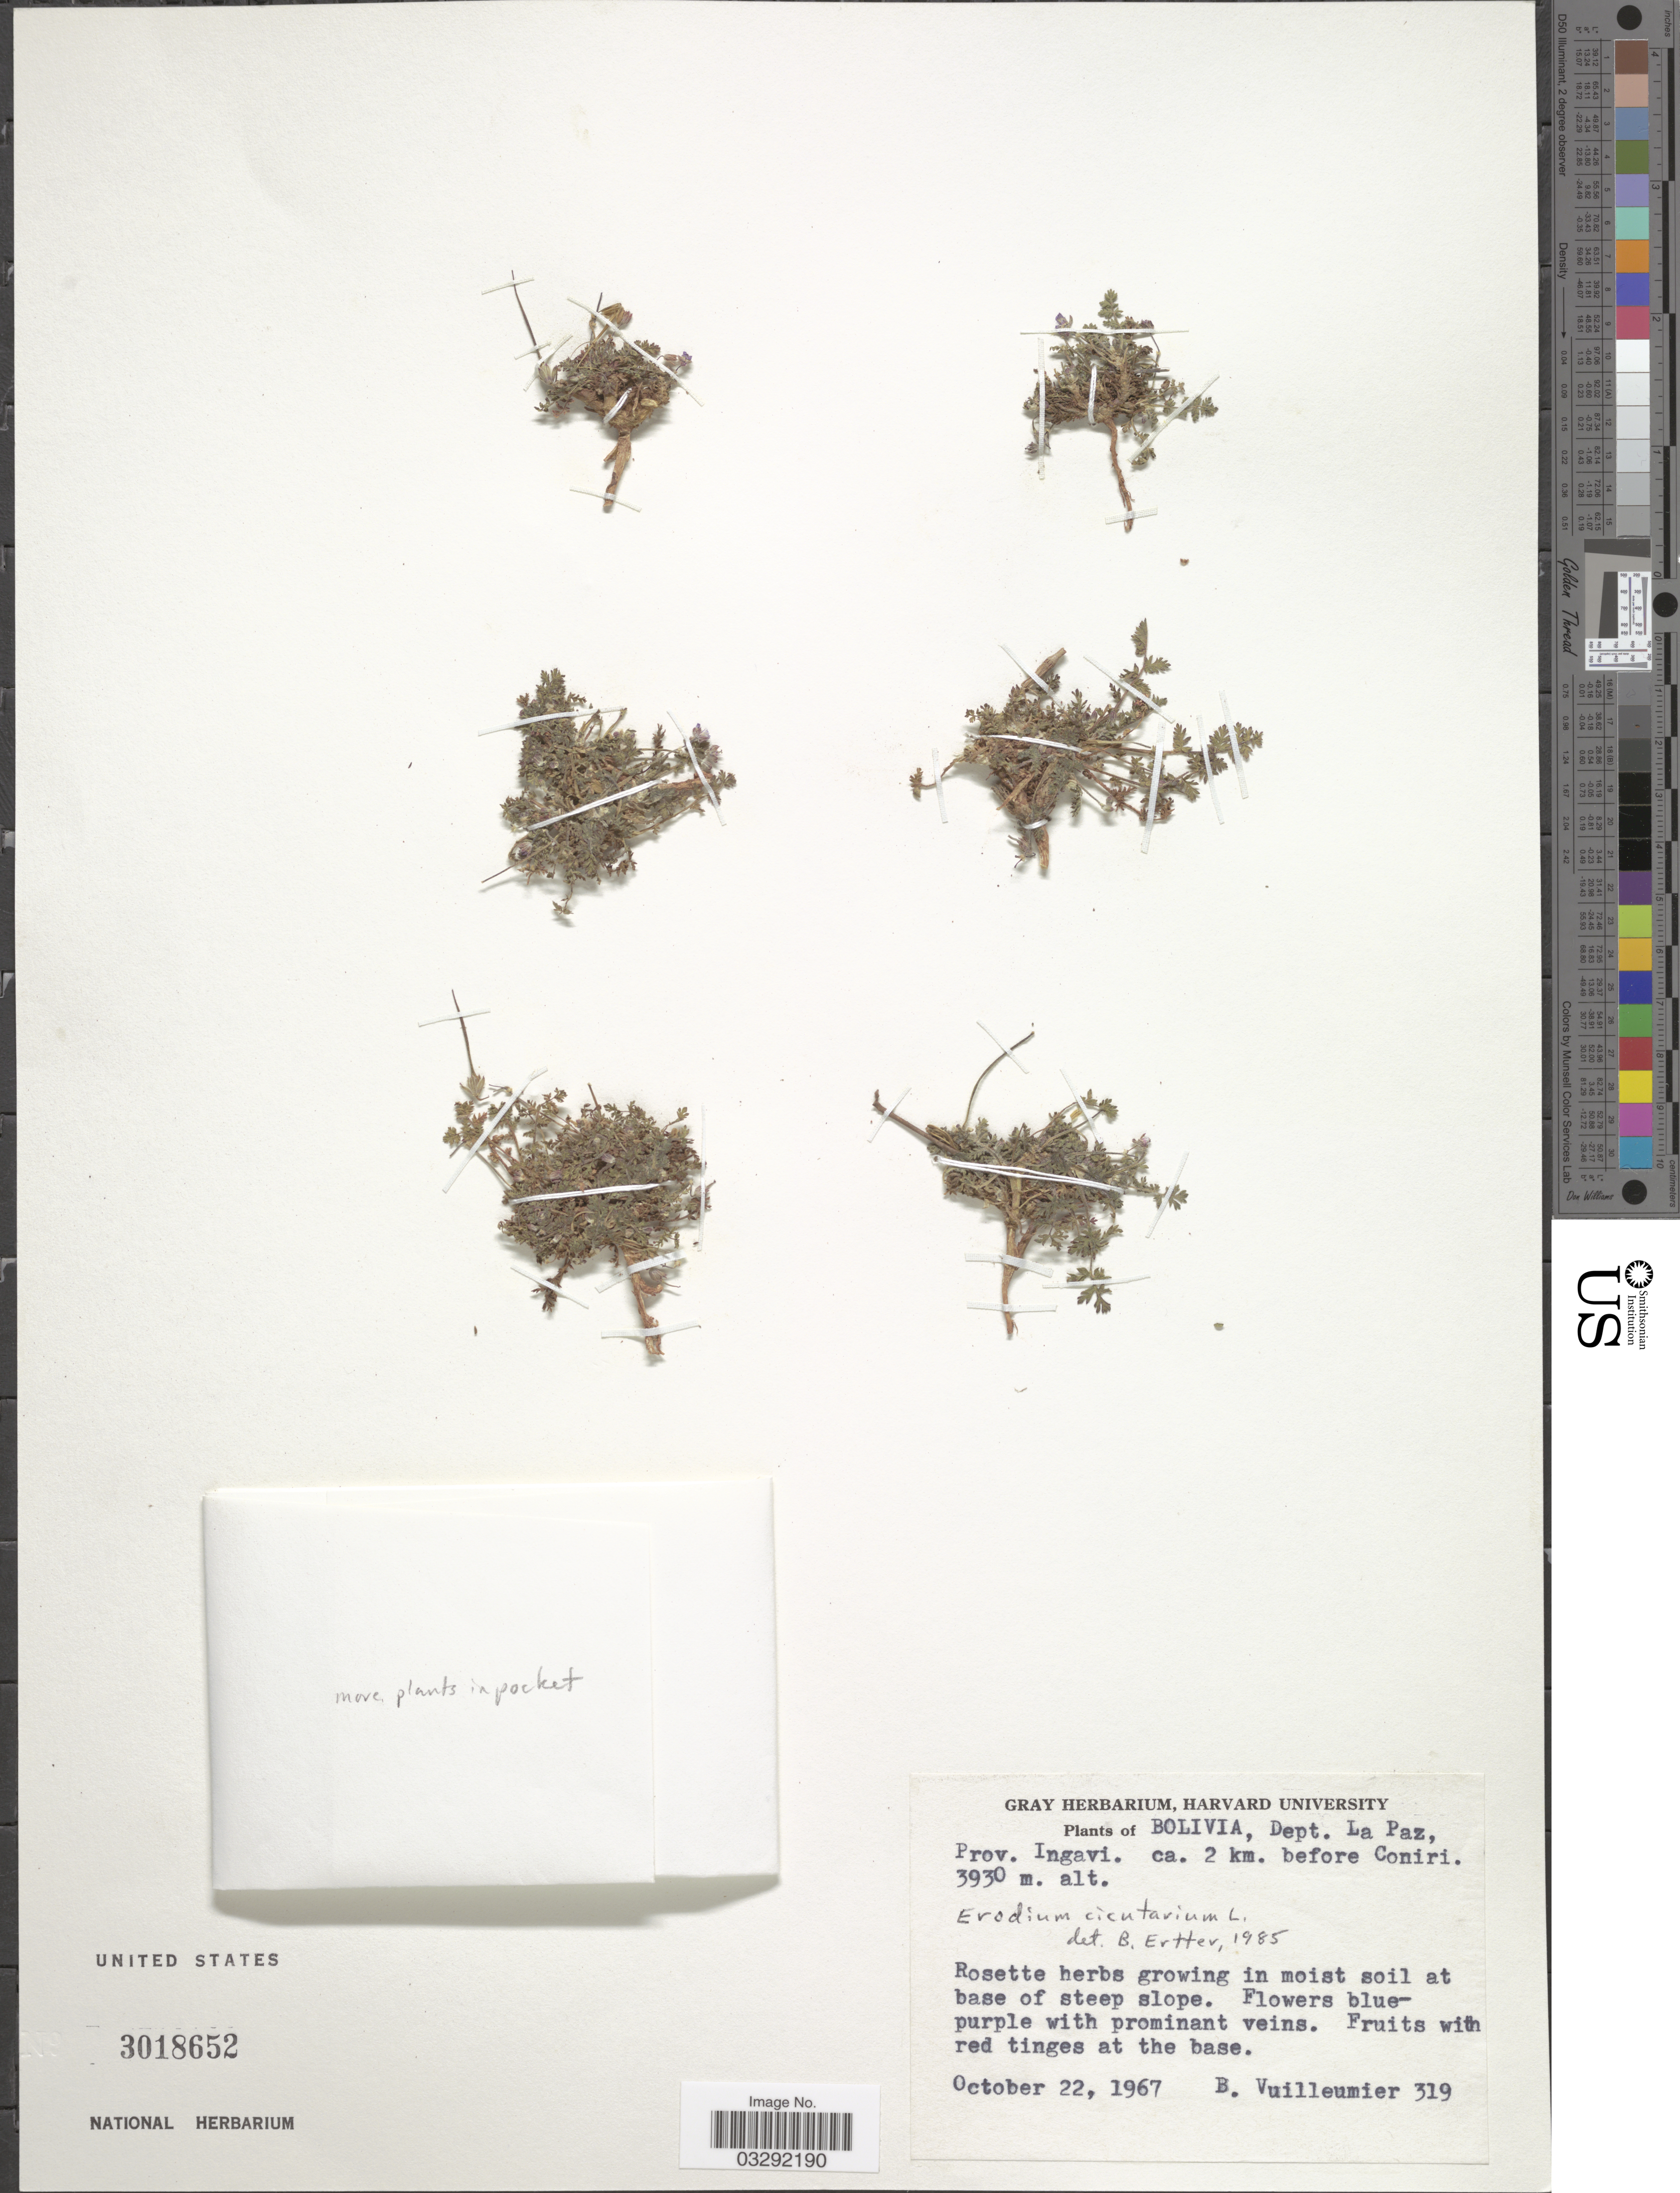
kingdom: Plantae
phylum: Tracheophyta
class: Magnoliopsida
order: Geraniales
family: Geraniaceae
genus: Erodium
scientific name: Erodium cicutarium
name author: (L.) L'Hér.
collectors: B. Vuilleumier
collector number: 319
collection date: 1967-10-22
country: Bolivia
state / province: La Paz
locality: Dept. La Paz, Prov. Ingavi. ca. 2 km. before Coniri.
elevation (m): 3930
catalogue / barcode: US 3018652